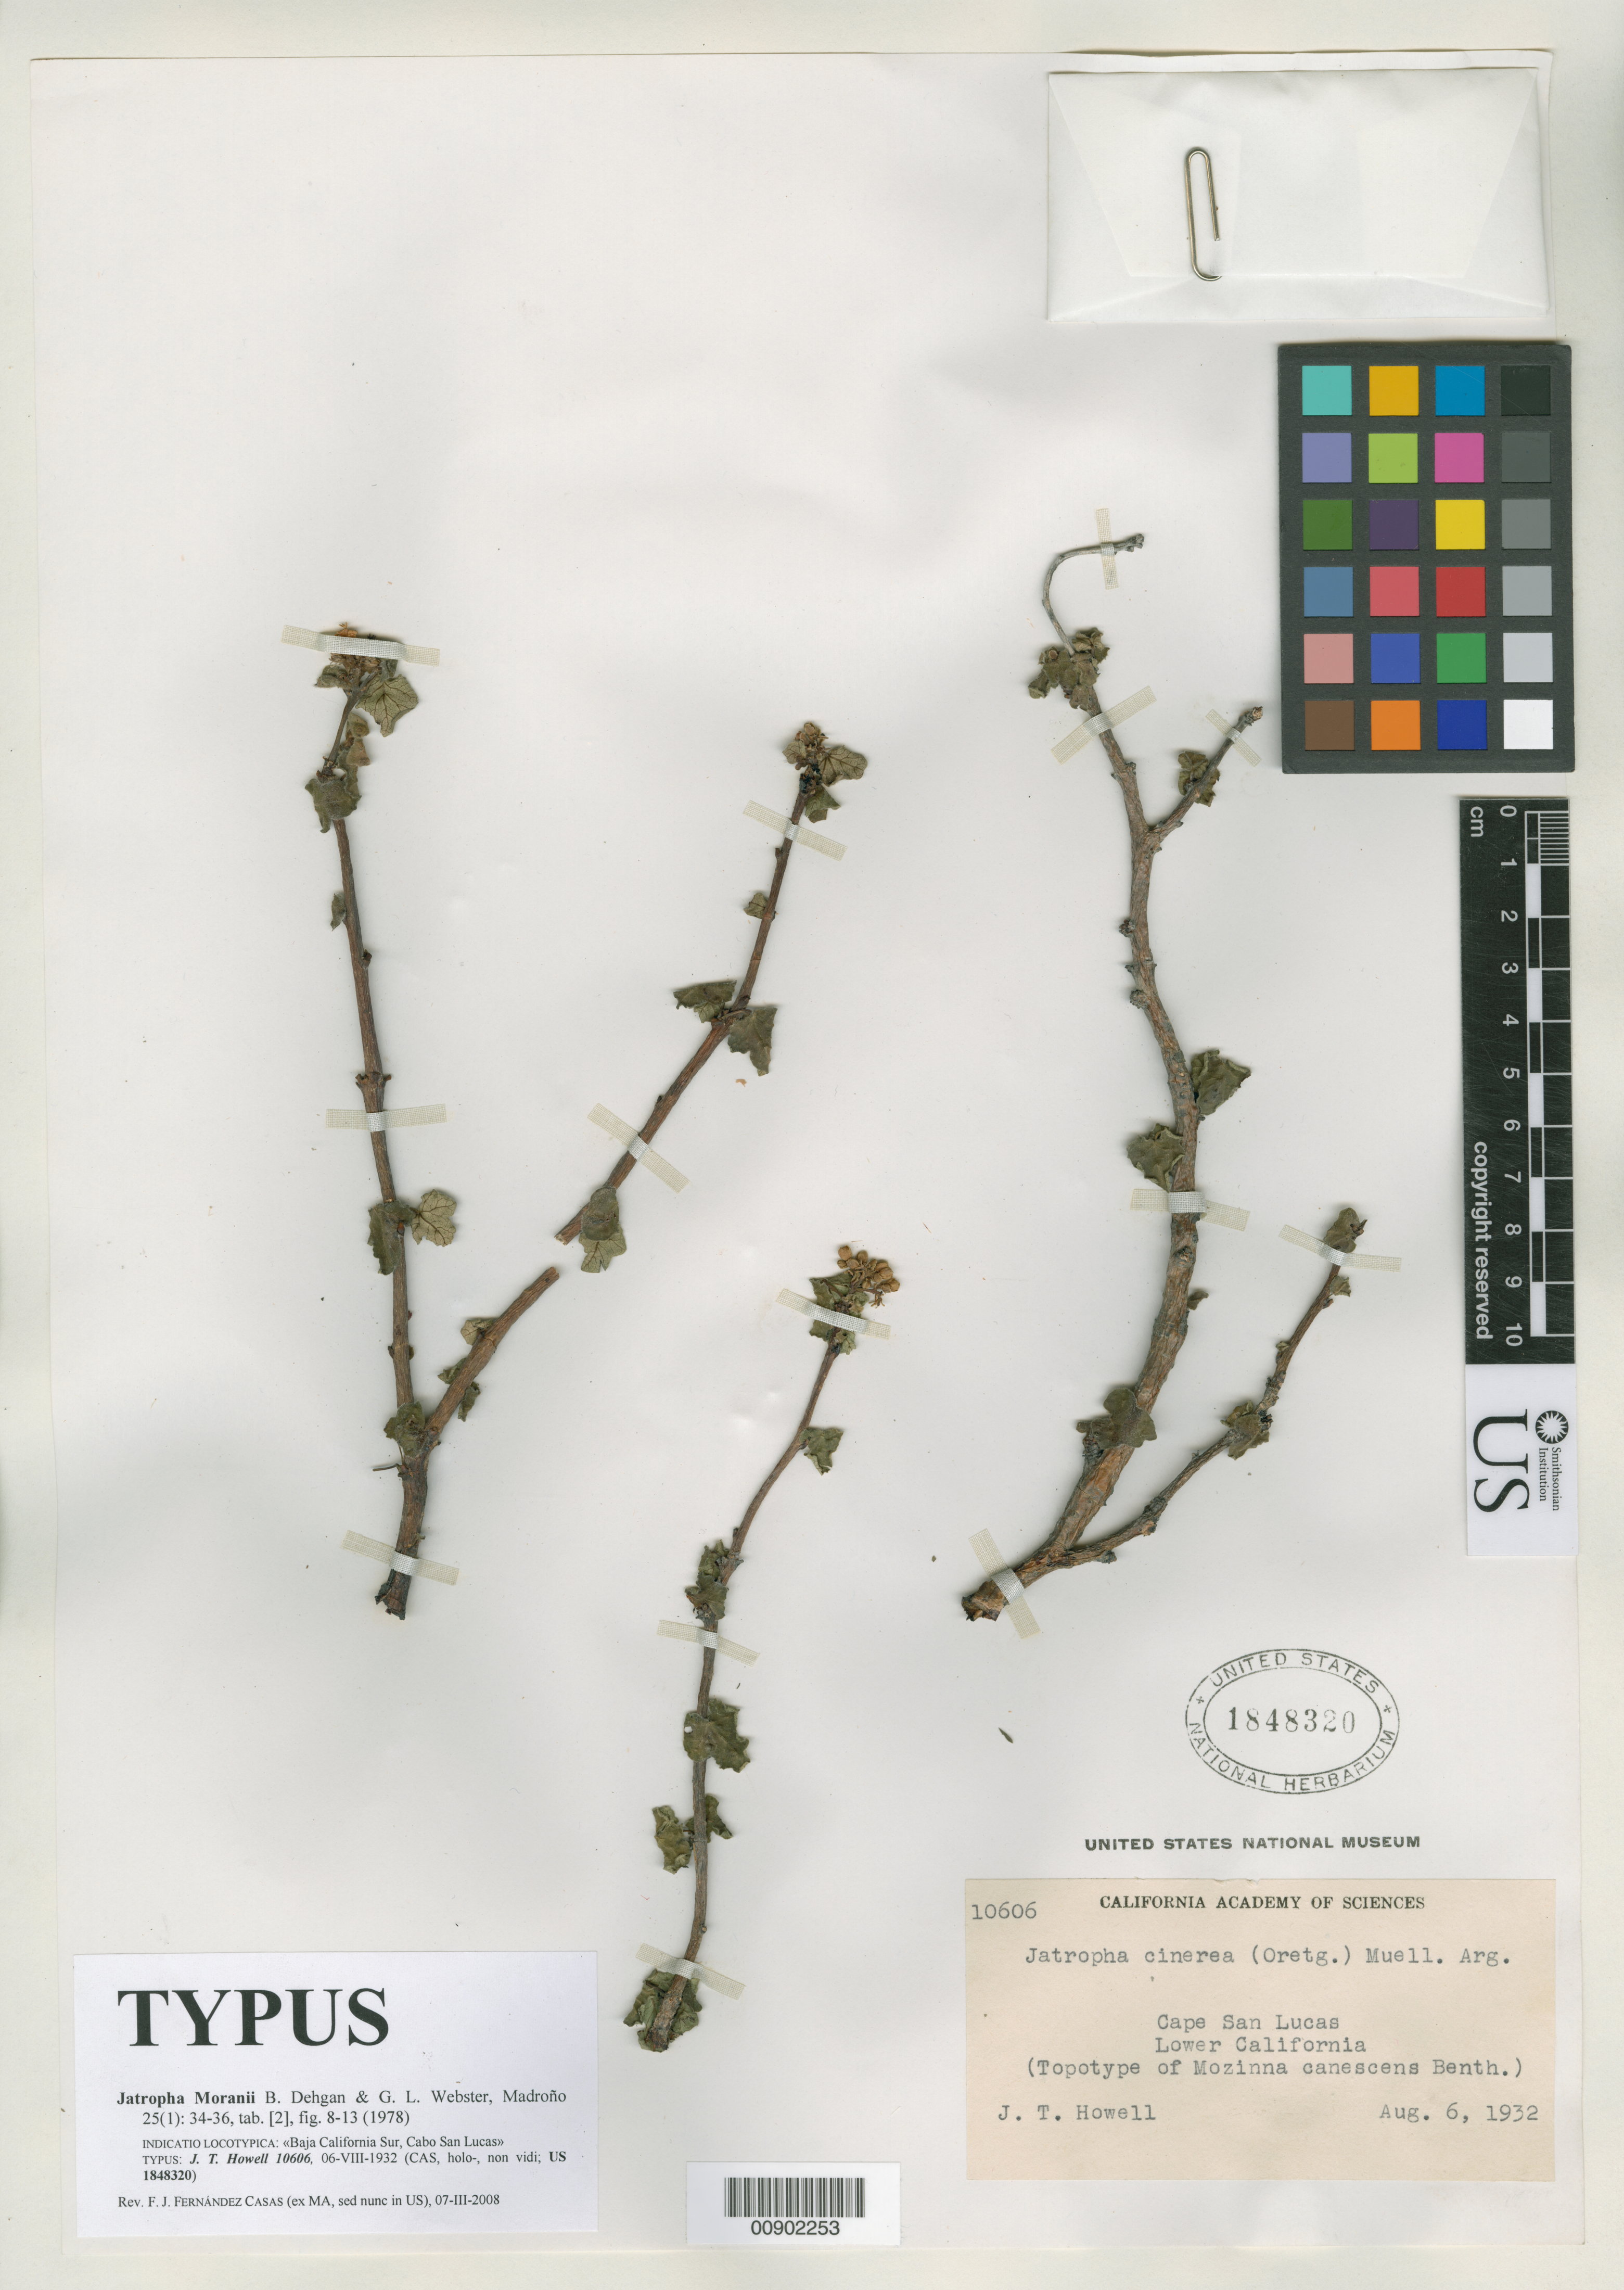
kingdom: Plantae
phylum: Tracheophyta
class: Magnoliopsida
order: Malpighiales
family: Euphorbiaceae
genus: Jatropha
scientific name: Jatropha moranii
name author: Dehgan & G.L. Webster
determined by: Fernández Casas, F. J.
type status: Isotype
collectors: J. T. Howell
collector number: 10606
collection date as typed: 06 Aug 1932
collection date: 1932-08-06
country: Mexico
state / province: Baja California Norte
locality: Cape San Lucas, Lower California.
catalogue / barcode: US 1848320